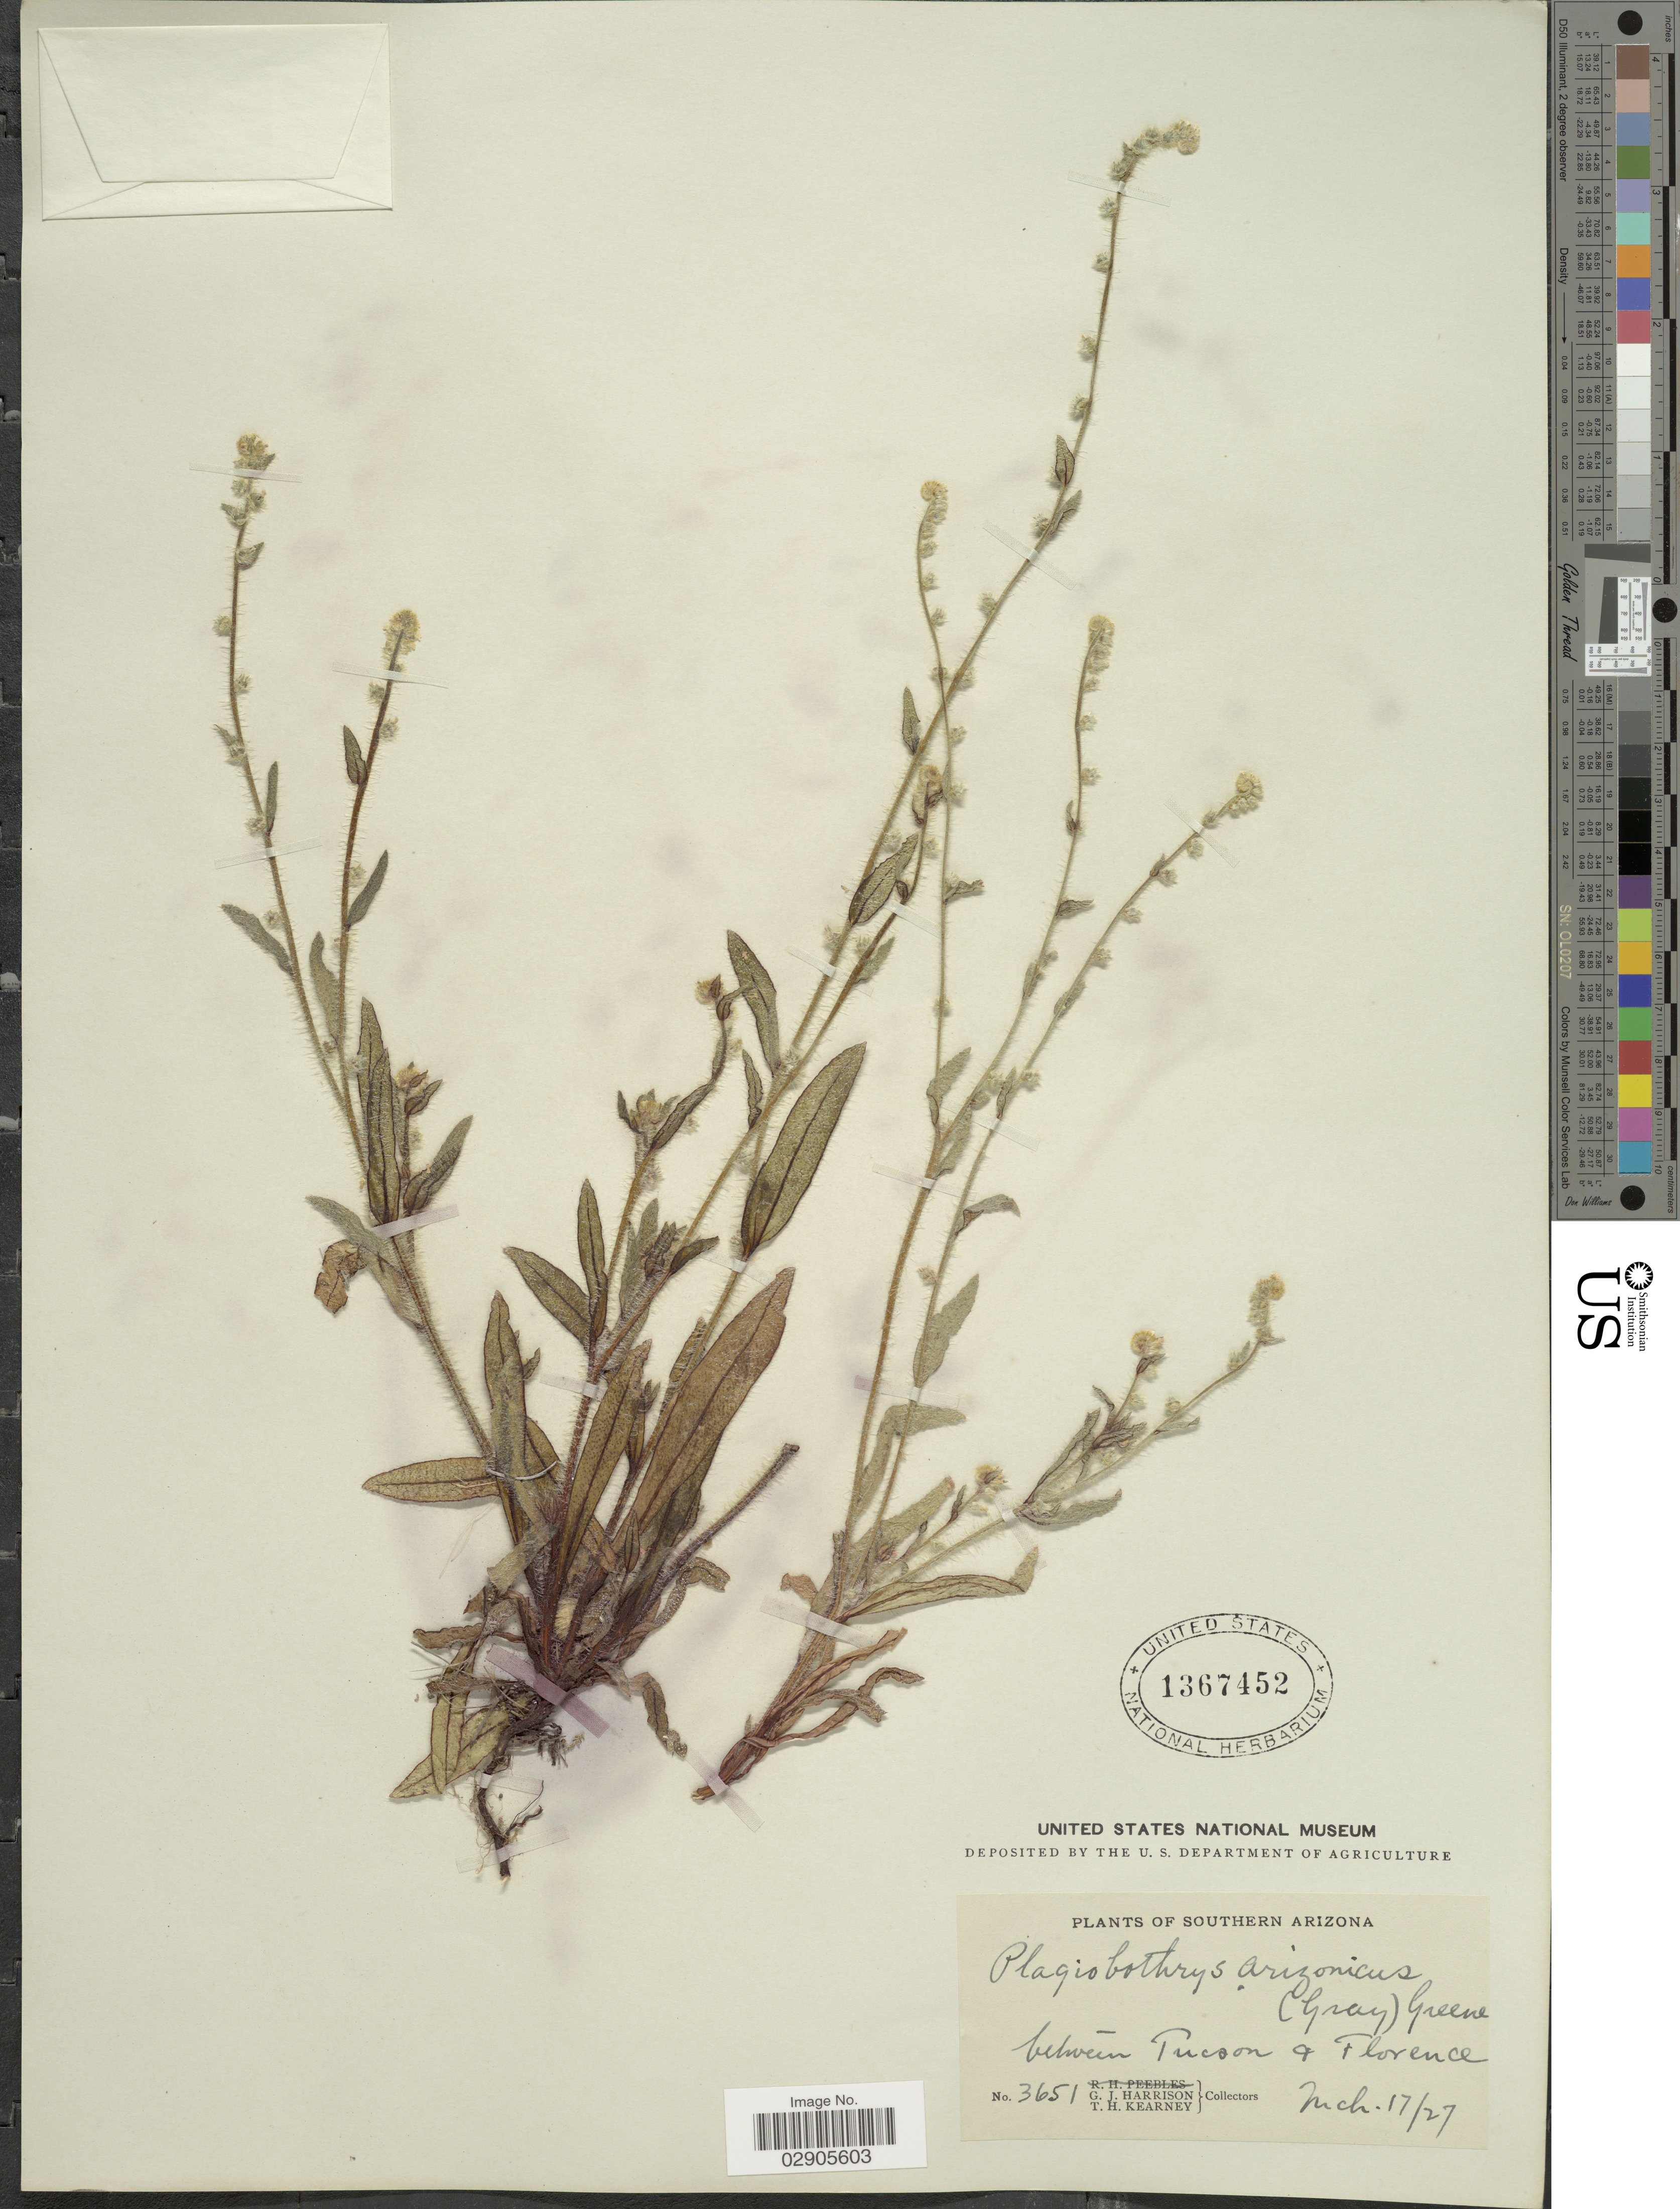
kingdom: Plantae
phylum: Tracheophyta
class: Magnoliopsida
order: Boraginales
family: Boraginaceae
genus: Plagiobothrys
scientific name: Plagiobothrys arizonicus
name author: (A. Gray) Greene ex A. Gray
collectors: G. J. Harrison & T. H. Kearney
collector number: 3651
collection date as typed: Transcribed d/m/y: 17/3/27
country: United States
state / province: Arizona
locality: Southern Arizona. Between Tucson a Florence.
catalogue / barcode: US 1367452